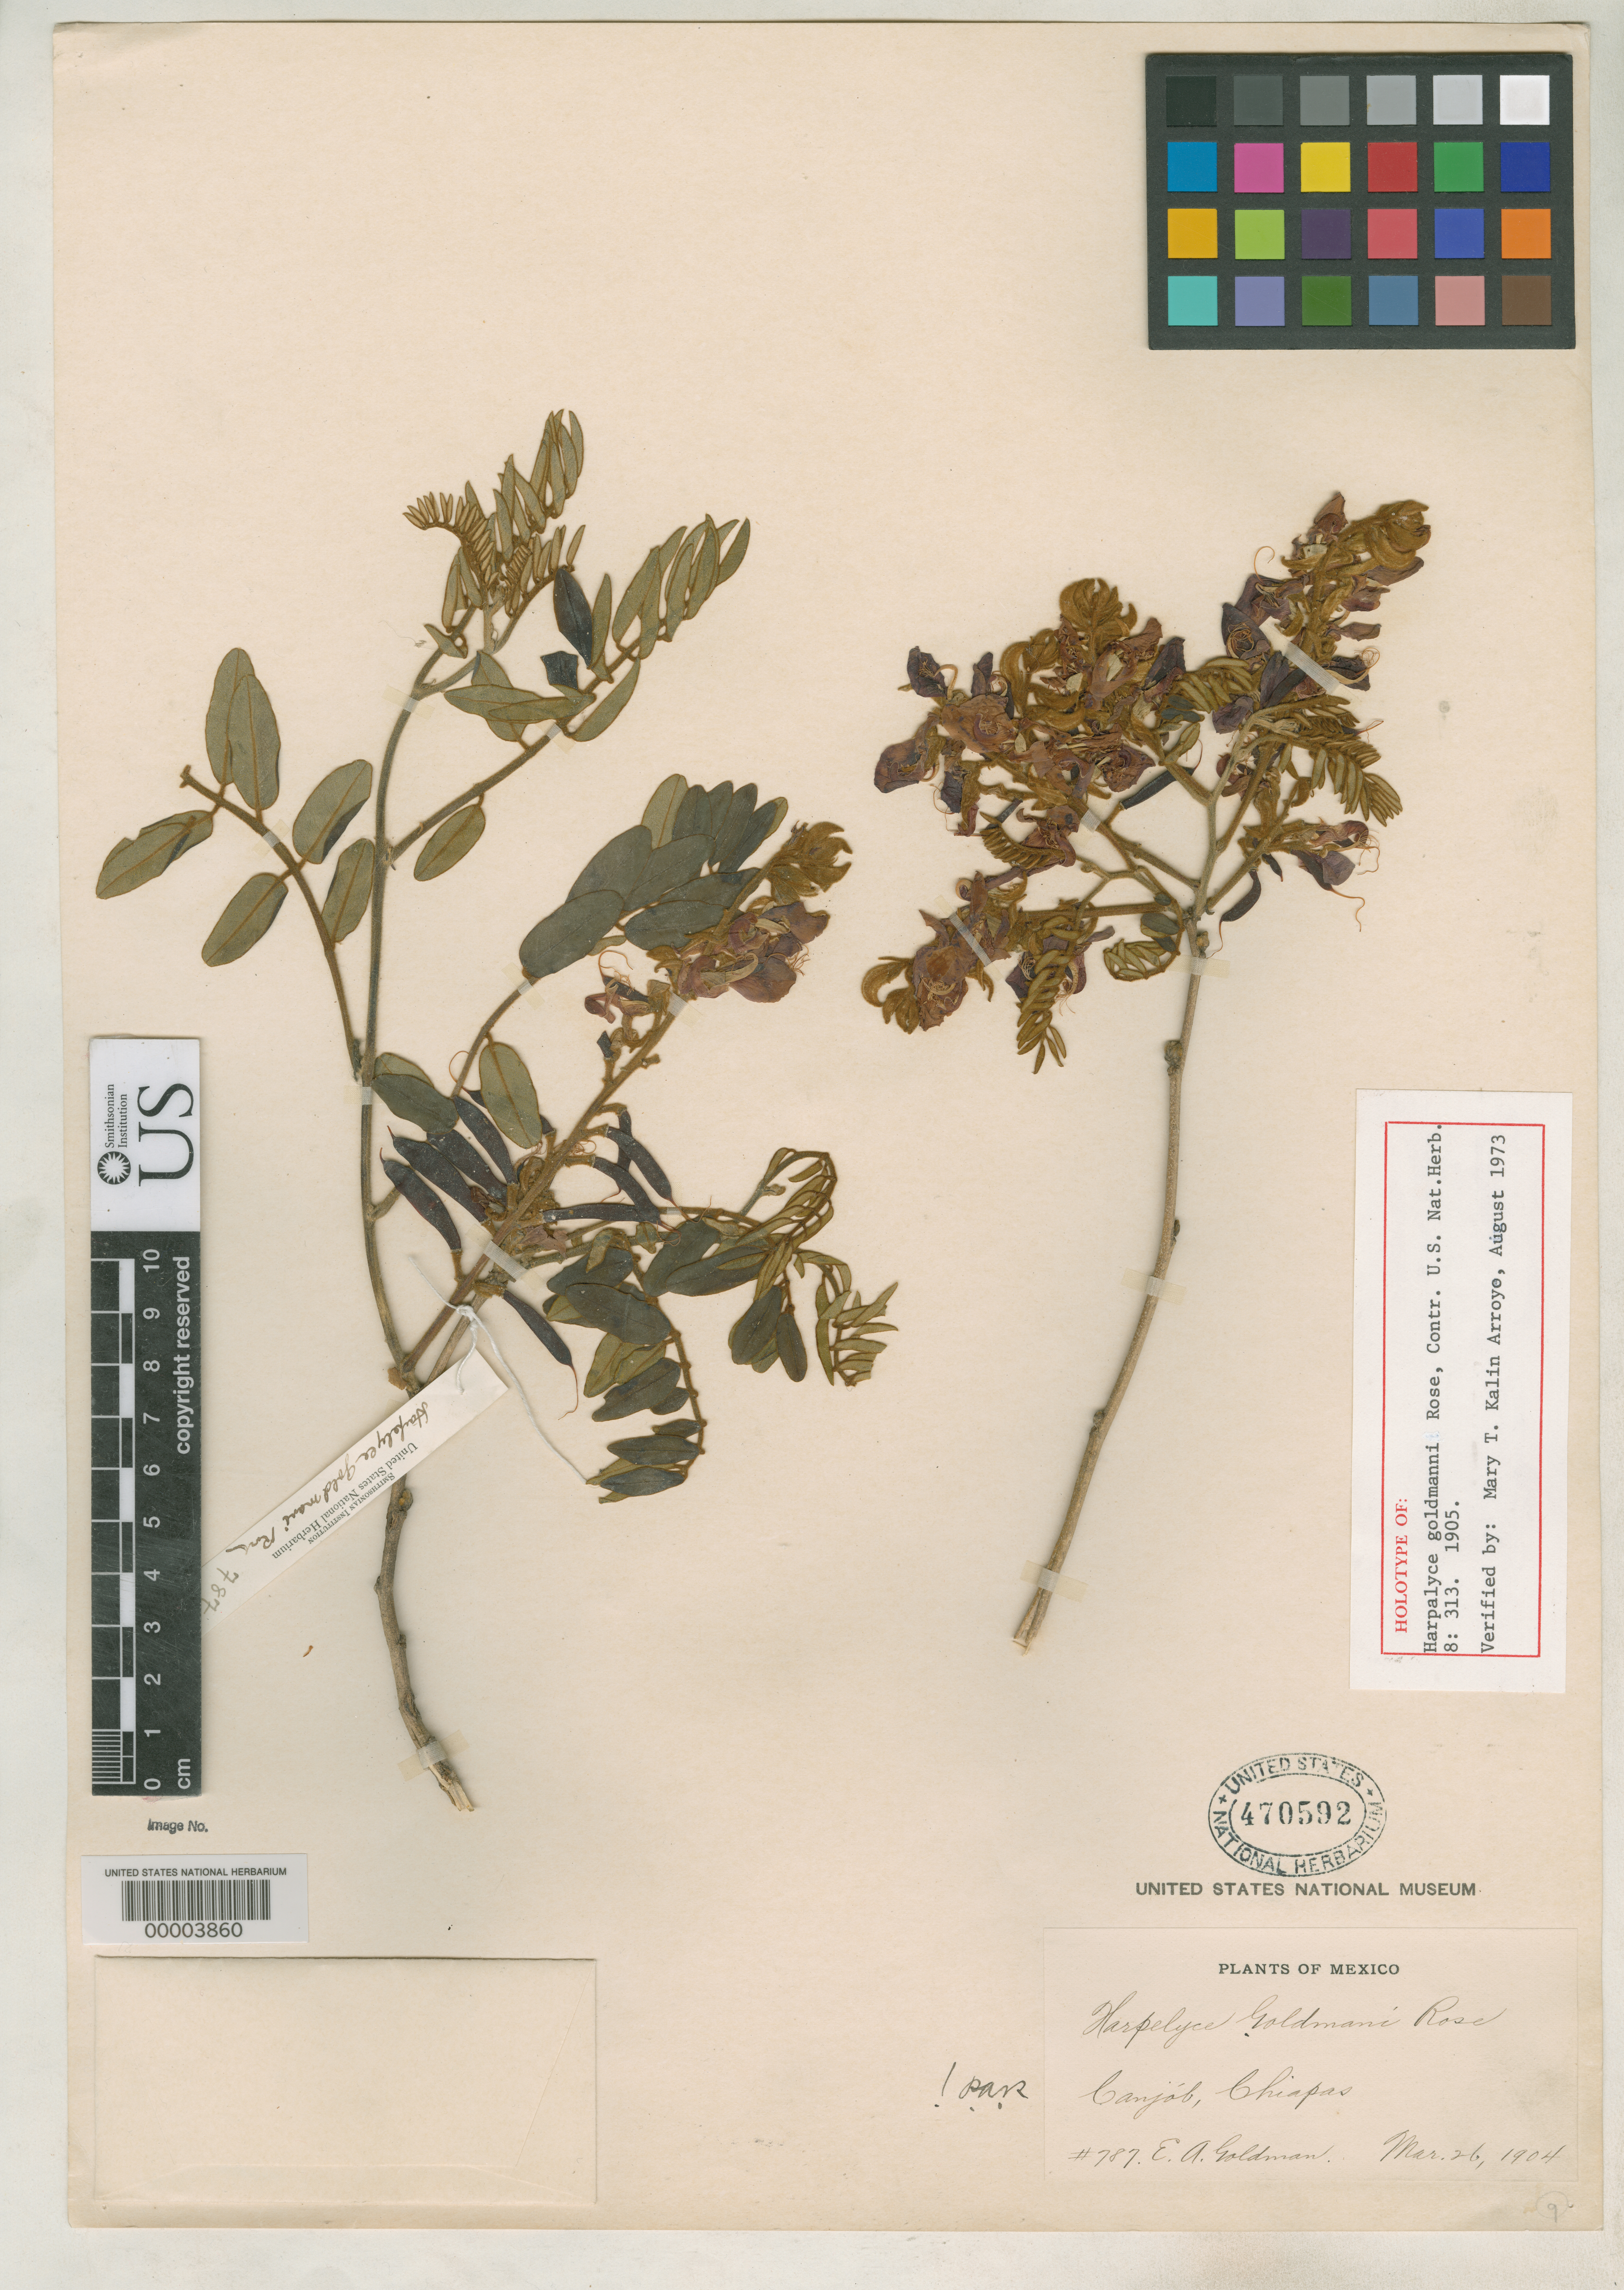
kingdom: Plantae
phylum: Tracheophyta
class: Magnoliopsida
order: Fabales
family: Fabaceae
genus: Harpalyce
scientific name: Harpalyce goldmanii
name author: Rose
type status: Holotype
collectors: E. A. Goldman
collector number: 787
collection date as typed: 26 Mar 1904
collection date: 1904-03-26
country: Mexico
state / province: Chiapas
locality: Canjob.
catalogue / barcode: US 470592